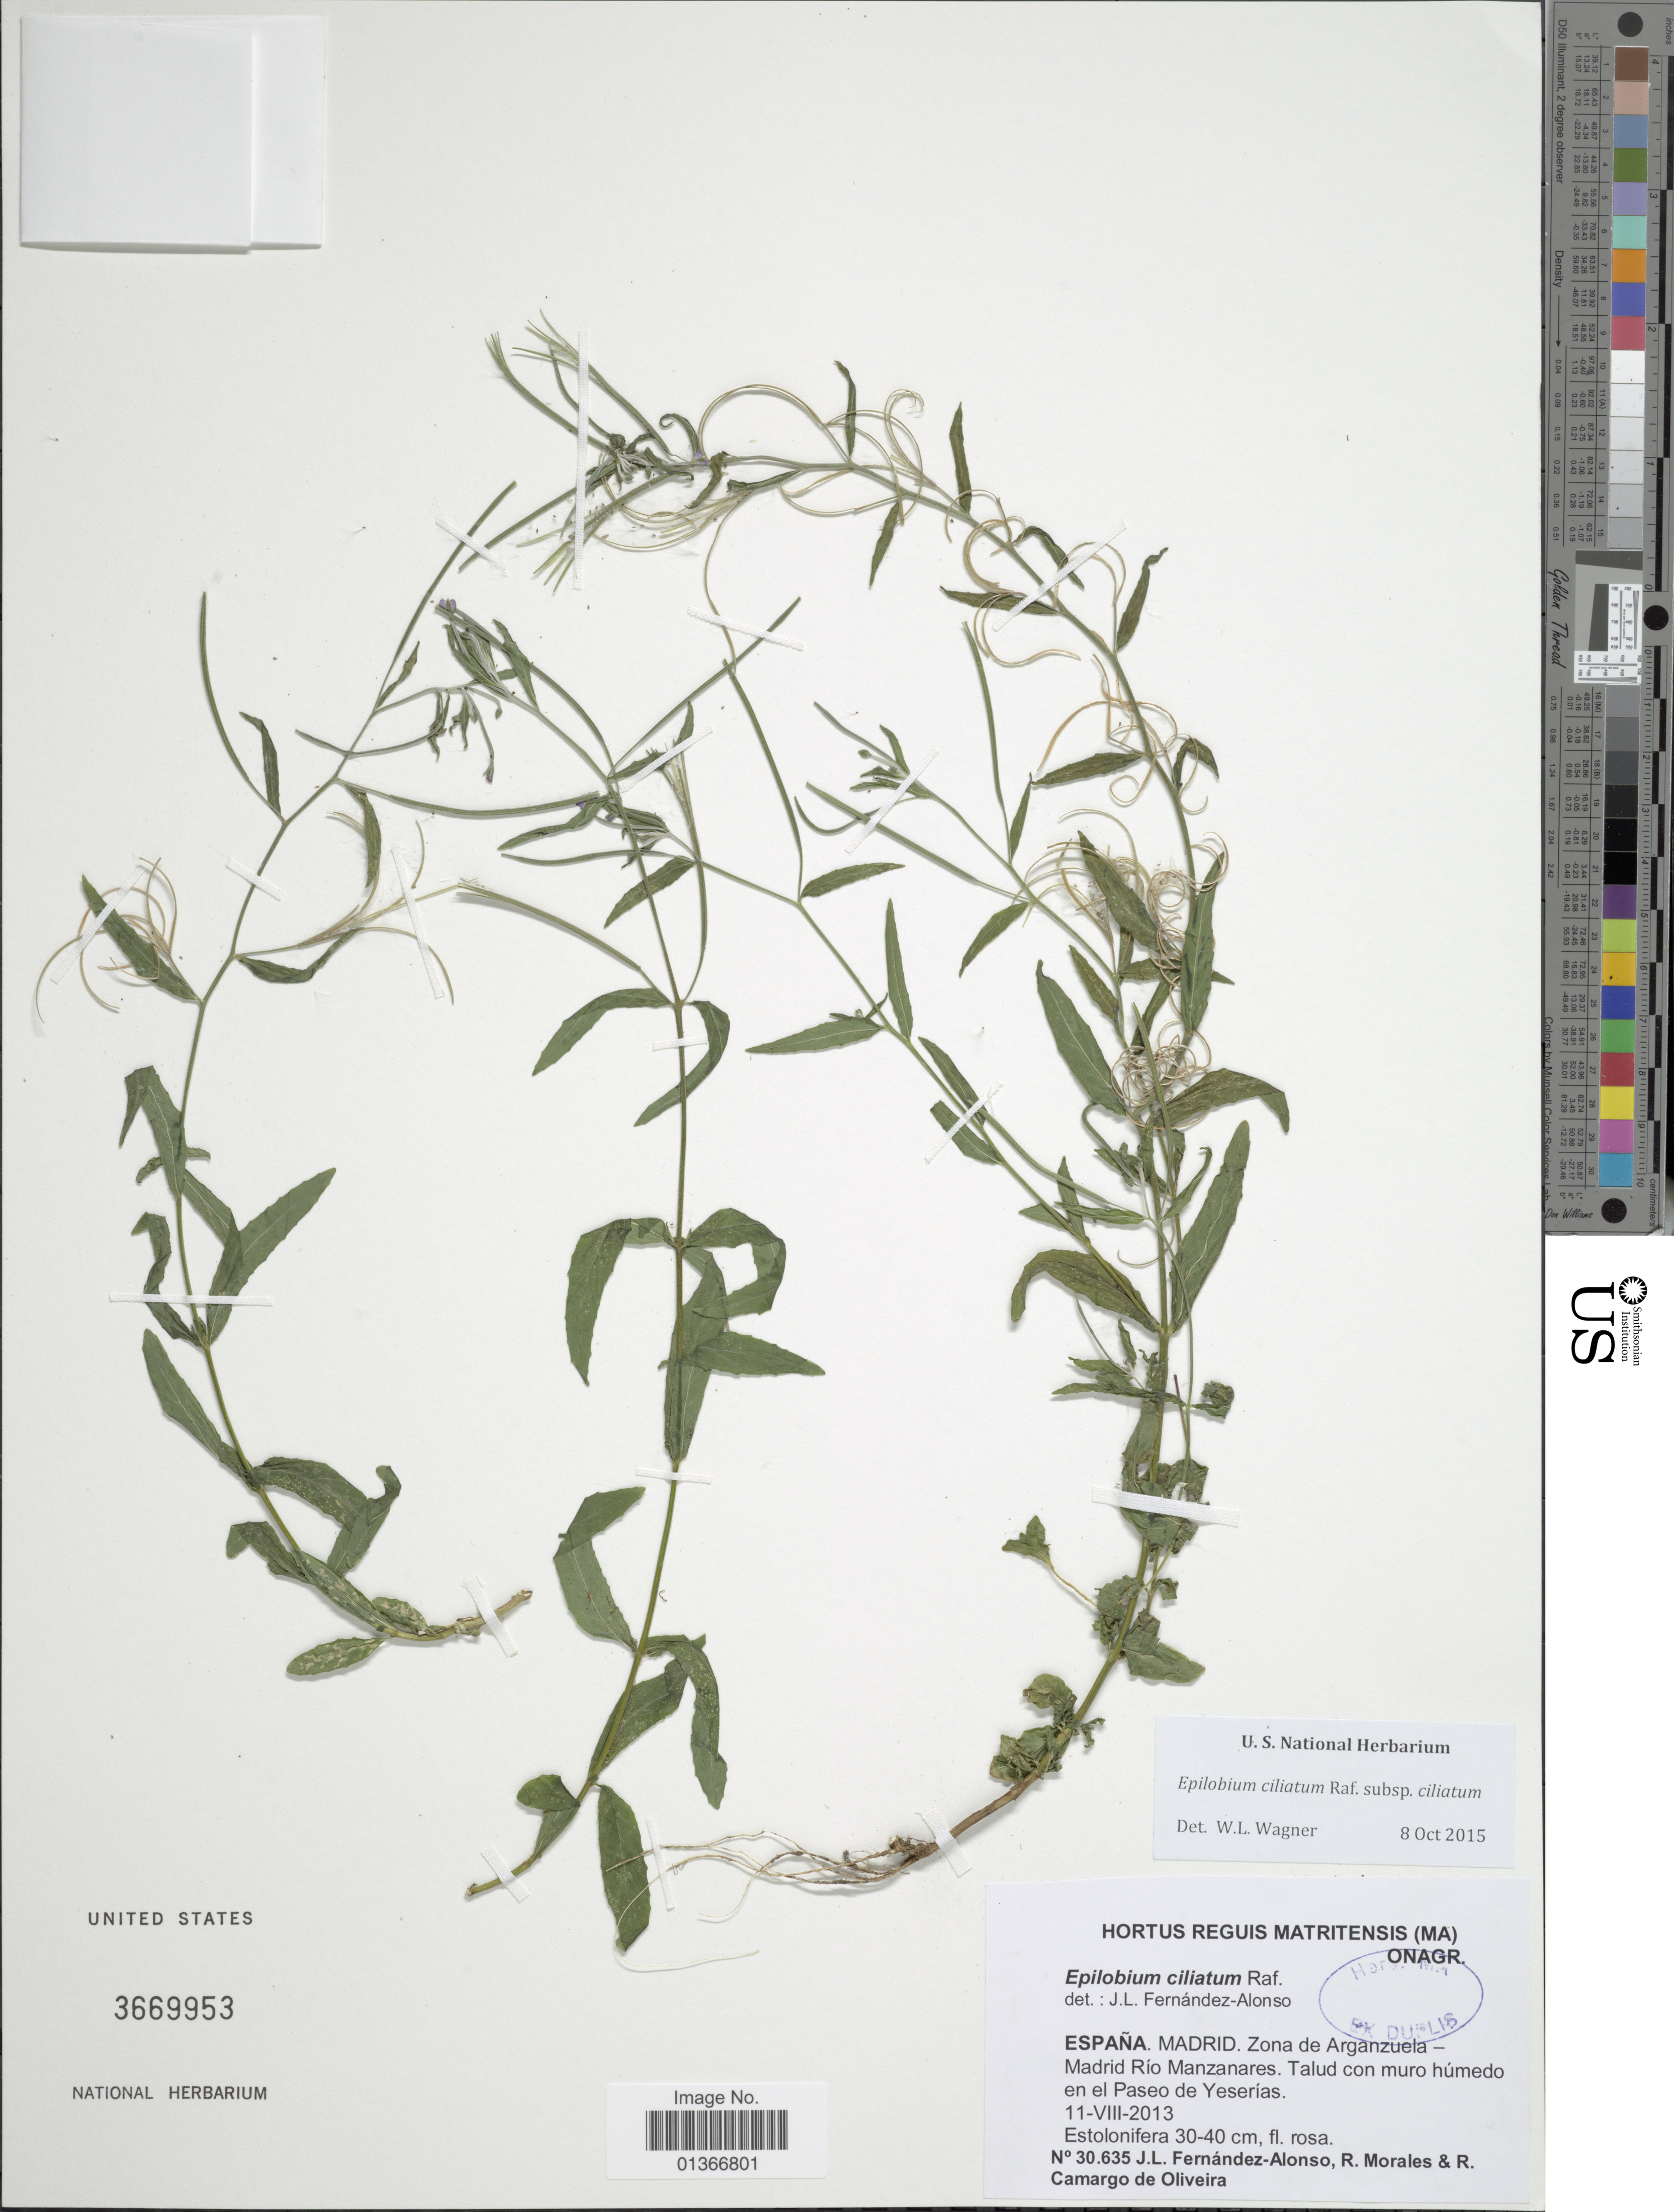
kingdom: Plantae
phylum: Tracheophyta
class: Magnoliopsida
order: Myrtales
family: Onagraceae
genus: Epilobium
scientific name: Epilobium ciliatum subsp. ciliatum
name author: Raf.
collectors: J. L. Fernández-Alonso, R. Morales & R. Camargo de Oliveira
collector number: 30635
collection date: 2013-08-11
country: Spain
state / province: Madrid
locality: Zona de Arganzuela - Madrid Río Manzanares. Talud con muro húmedo en el Paseo de Yeserías.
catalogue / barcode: US 3669953